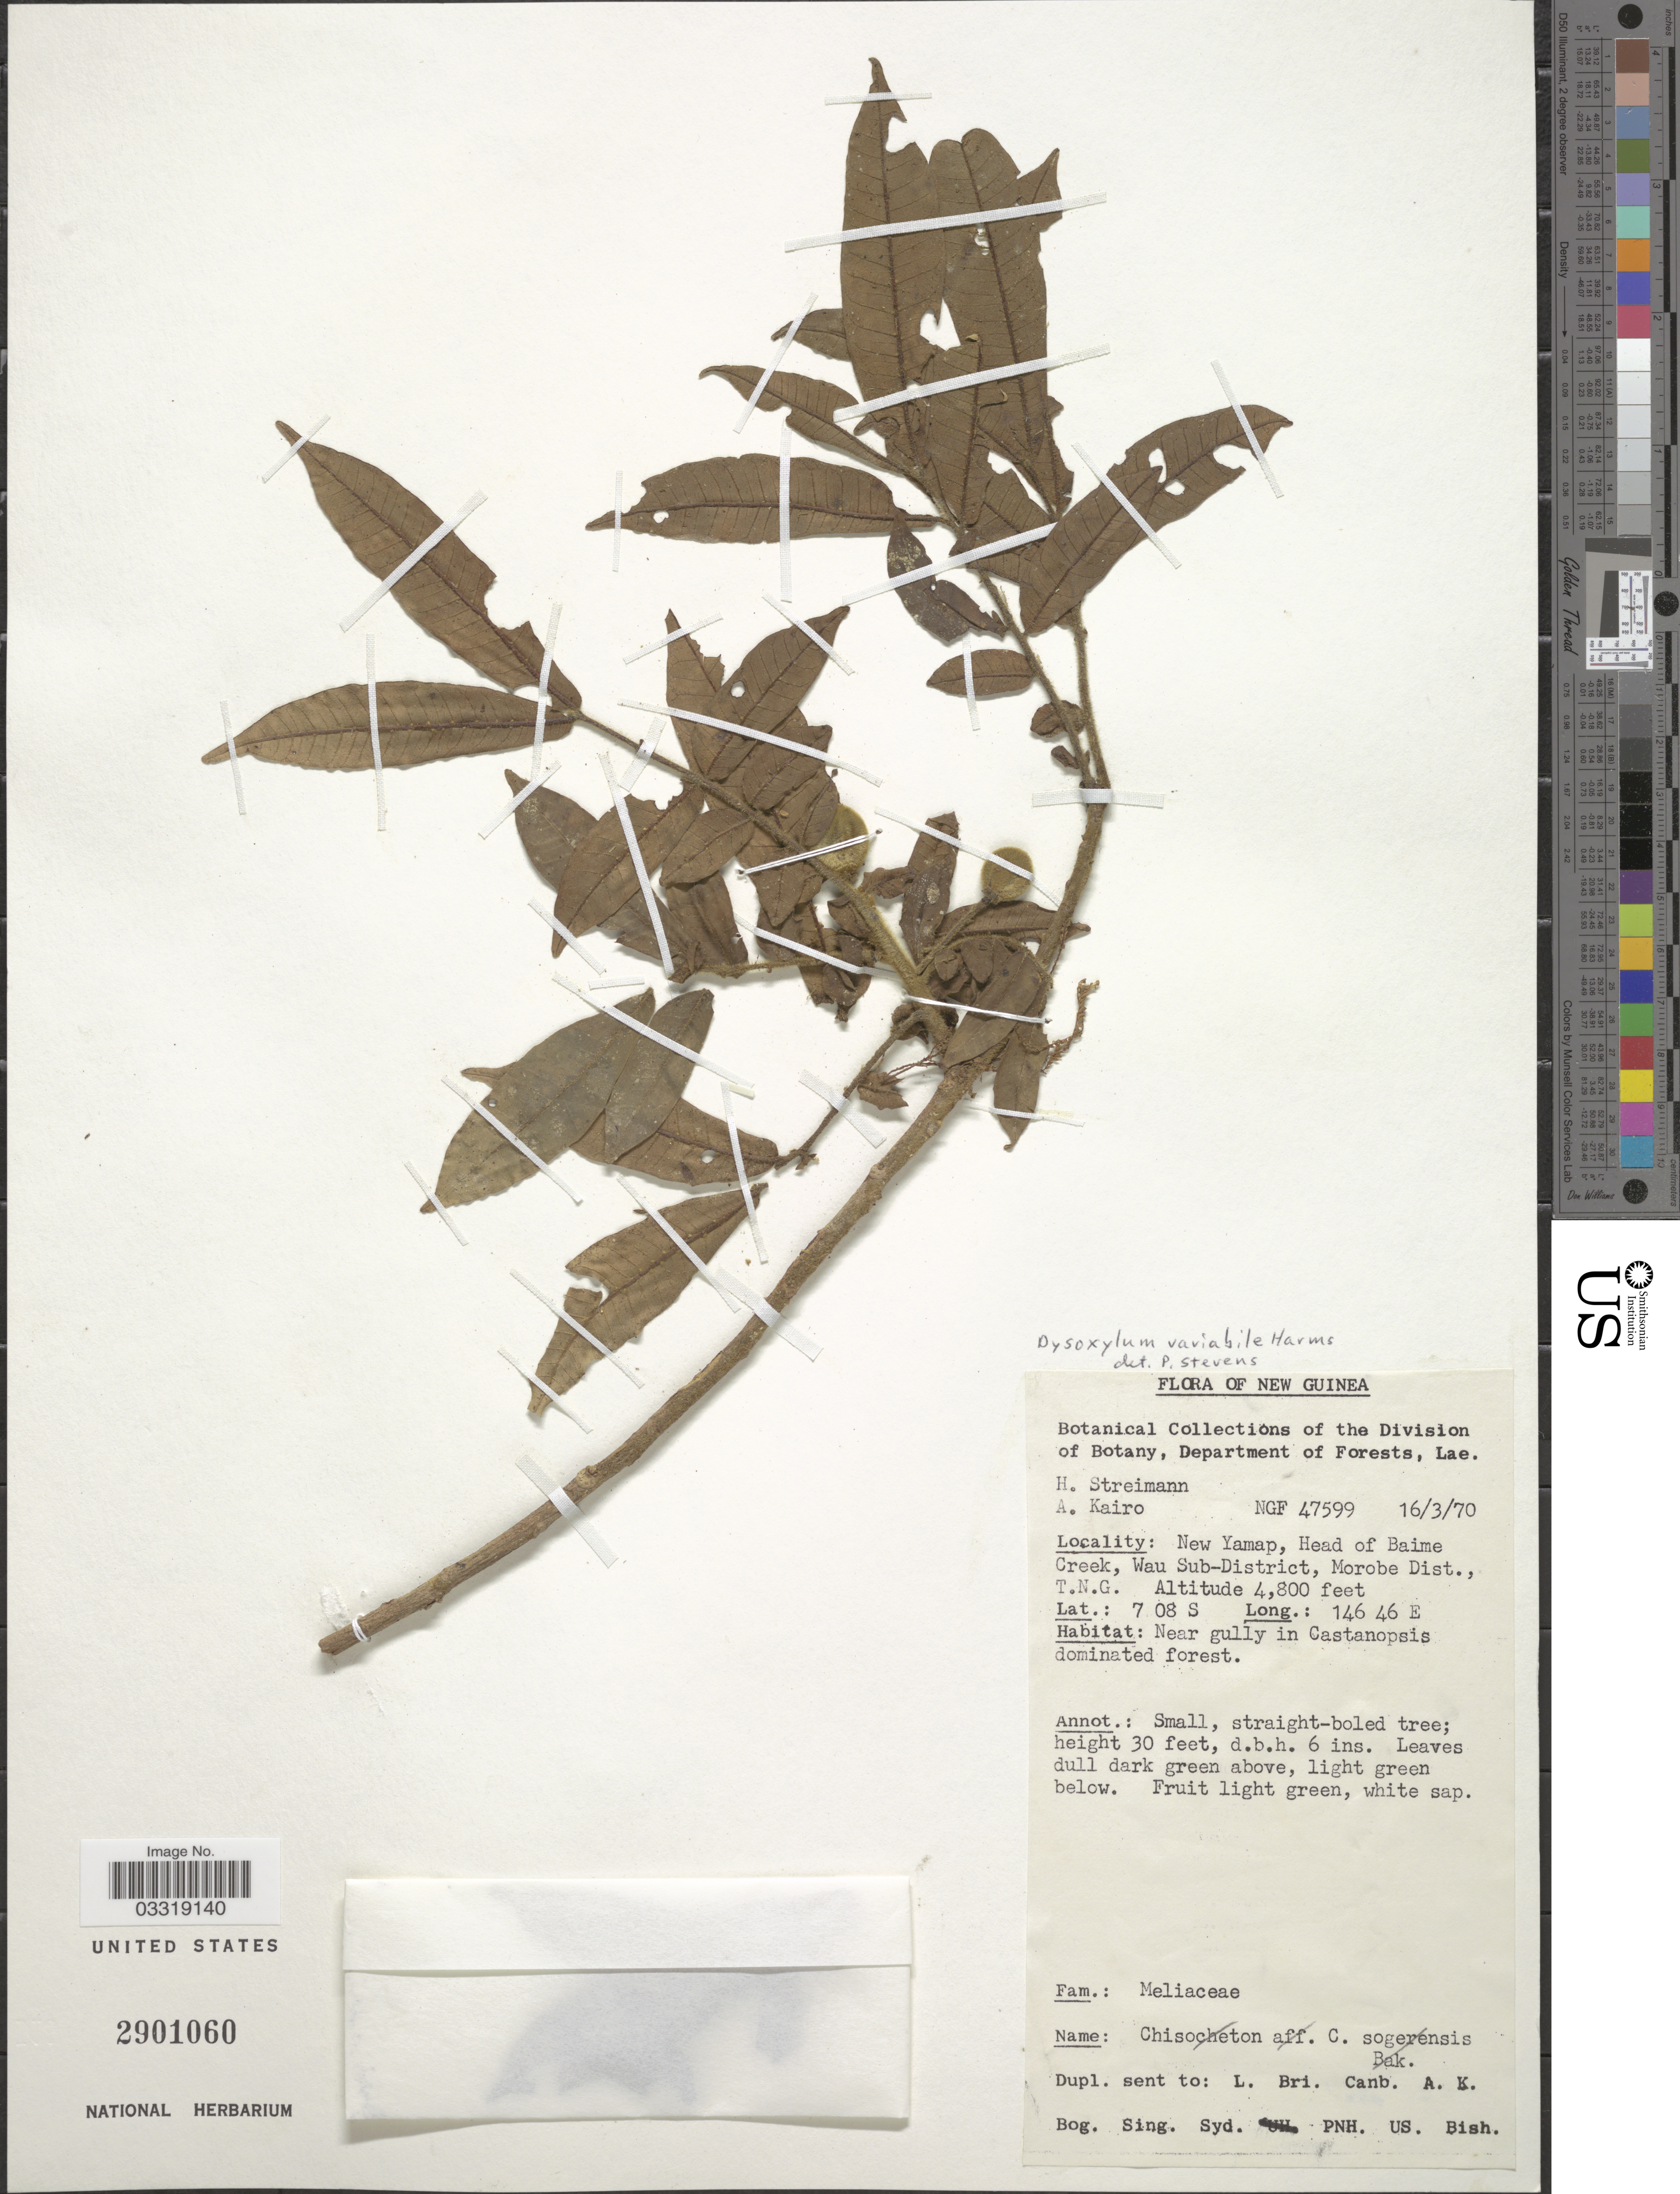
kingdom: Plantae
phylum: Tracheophyta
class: Magnoliopsida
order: Sapindales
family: Meliaceae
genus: Didymocheton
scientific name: Didymocheton variabilis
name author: (Harms) Holzmeyer & Mabb.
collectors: H. Streimann & A. Kairo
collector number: NGF 47599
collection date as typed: Transcribed d/m/y: 16/3/70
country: Papua New Guinea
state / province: Morobe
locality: New Guinea. New Yamap, Head of Baime Creek, Wau Sub-district, Morobe Dist., T.N.G.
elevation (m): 1463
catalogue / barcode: US 2901060